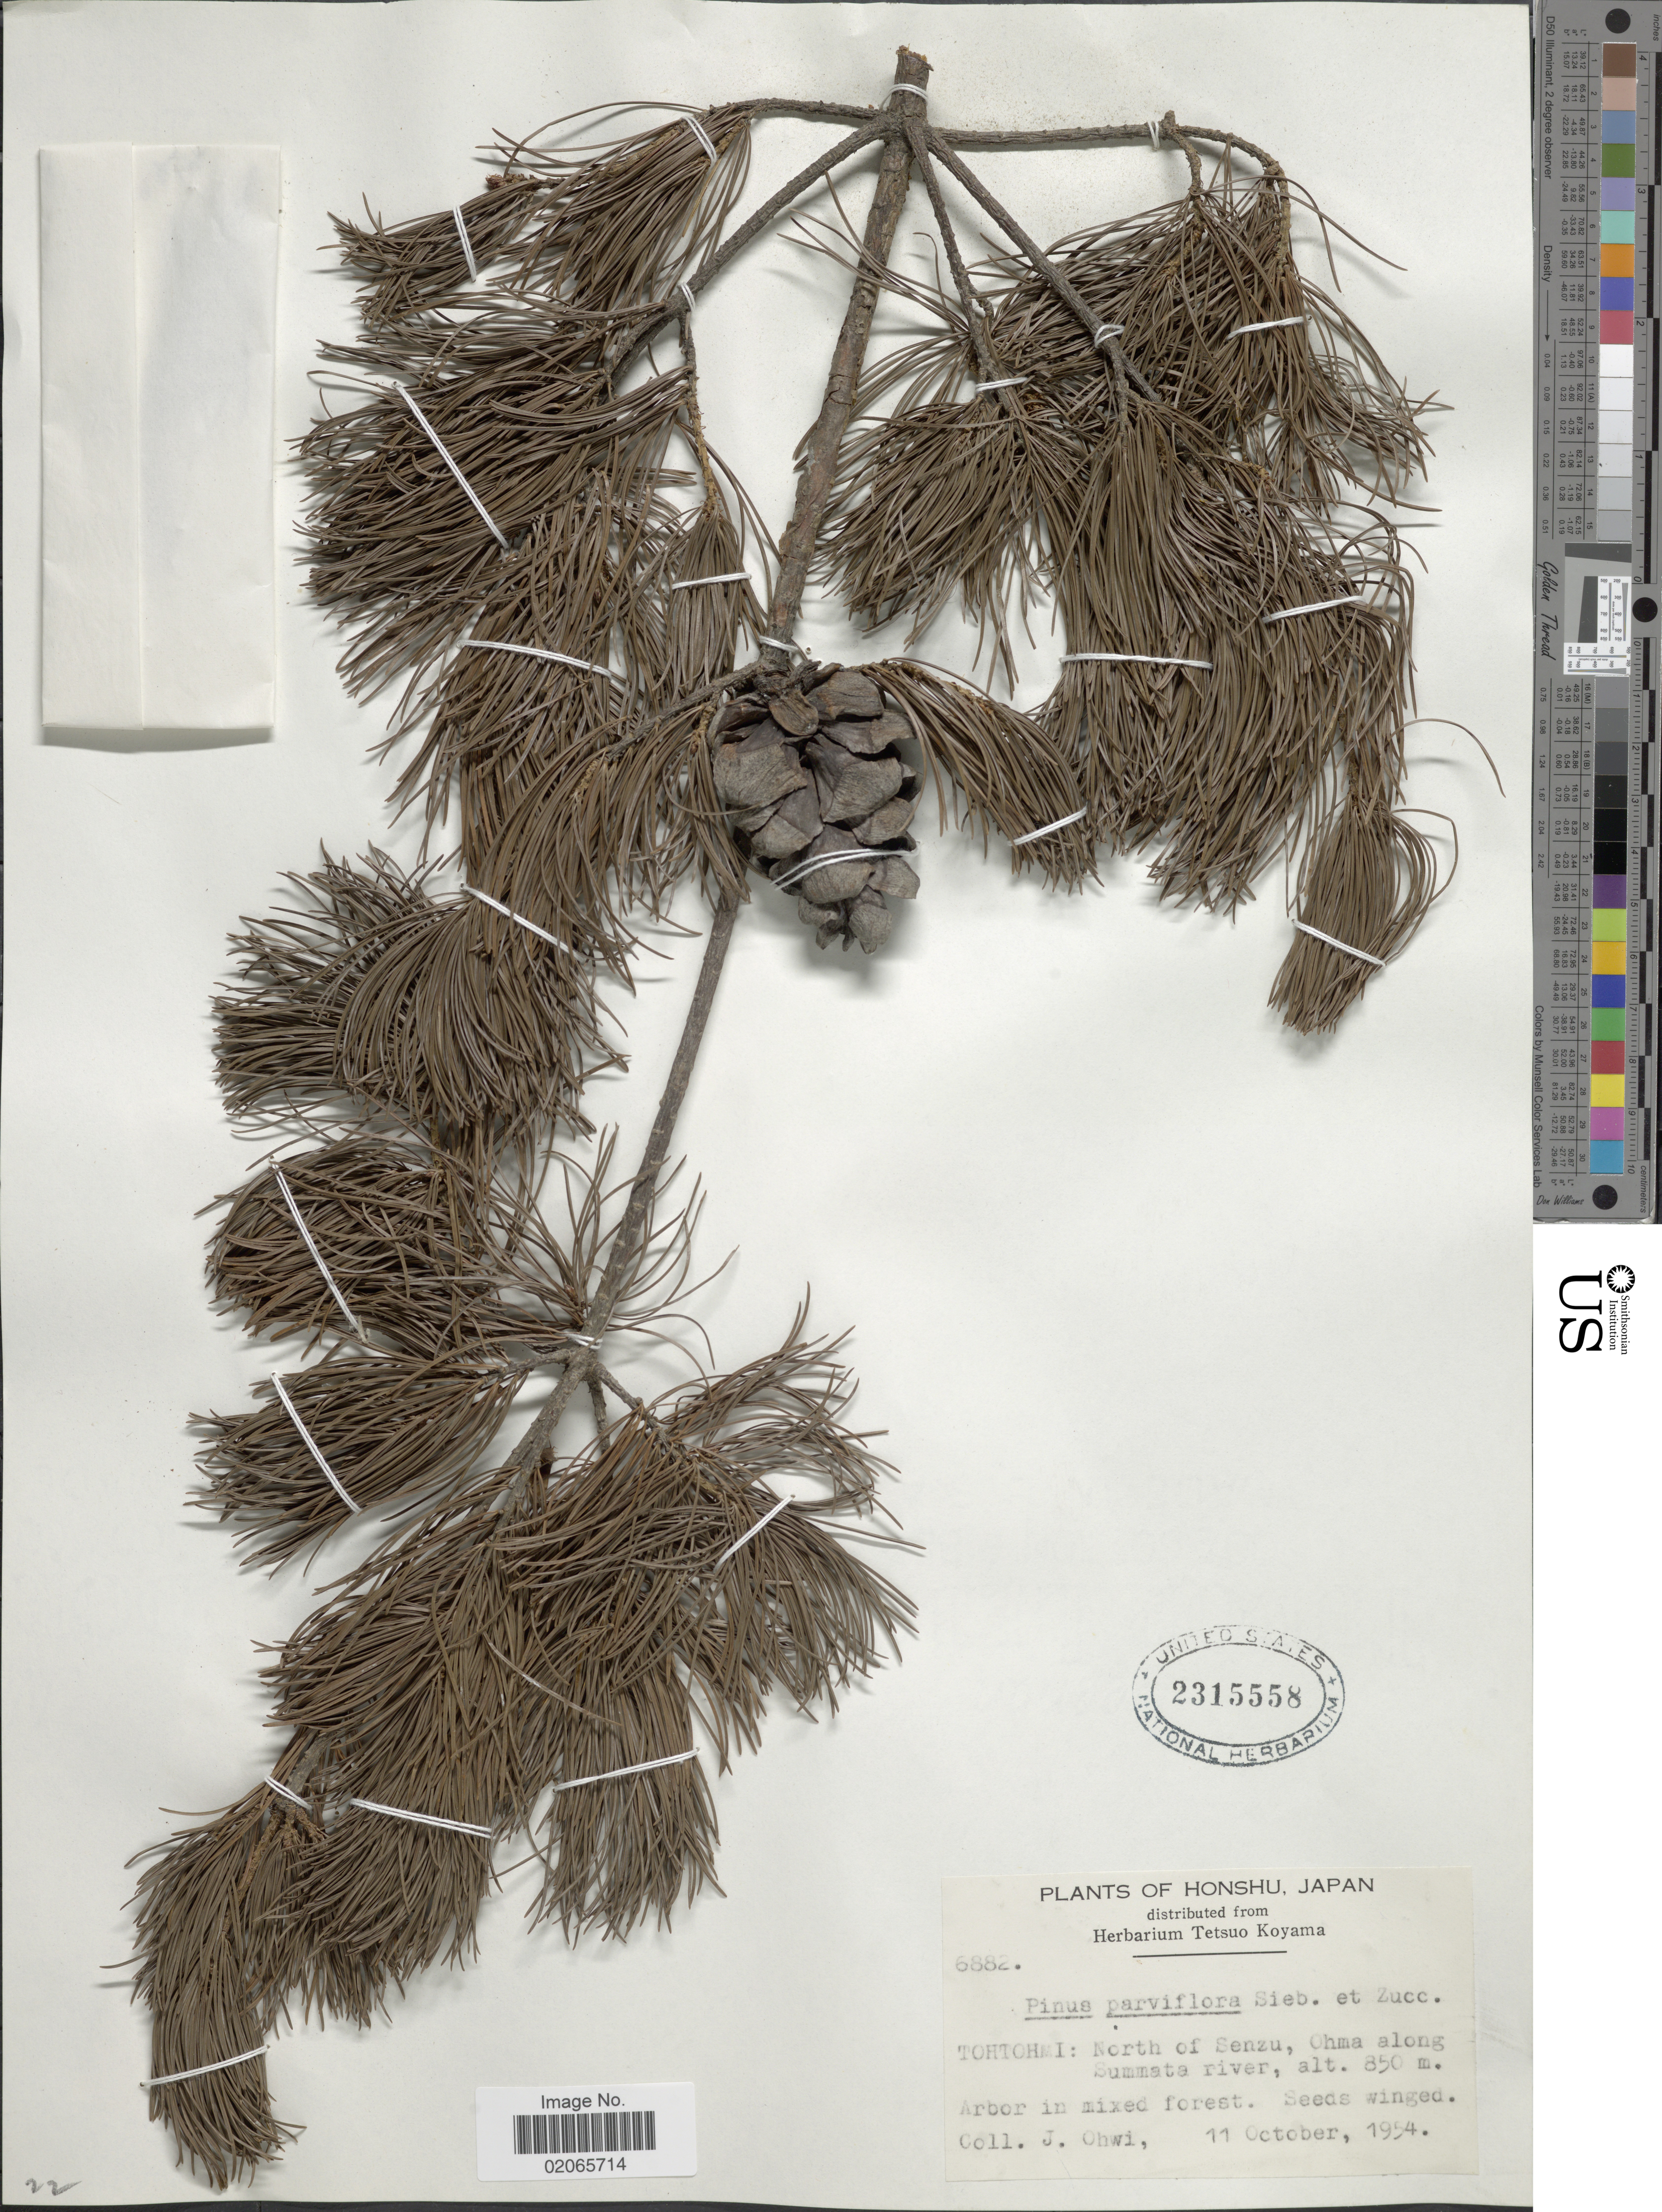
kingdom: Plantae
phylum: Tracheophyta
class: Pinopsida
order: Pinales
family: Pinaceae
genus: Pinus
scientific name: Pinus parviflora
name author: Siebold & Zucc.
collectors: J. Ohwi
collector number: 6882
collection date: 1954-10-11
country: Japan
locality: Honshu, Japan, Tohtohmi: North of Senzu, Ohma along Summata river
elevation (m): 850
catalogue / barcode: US 2315558